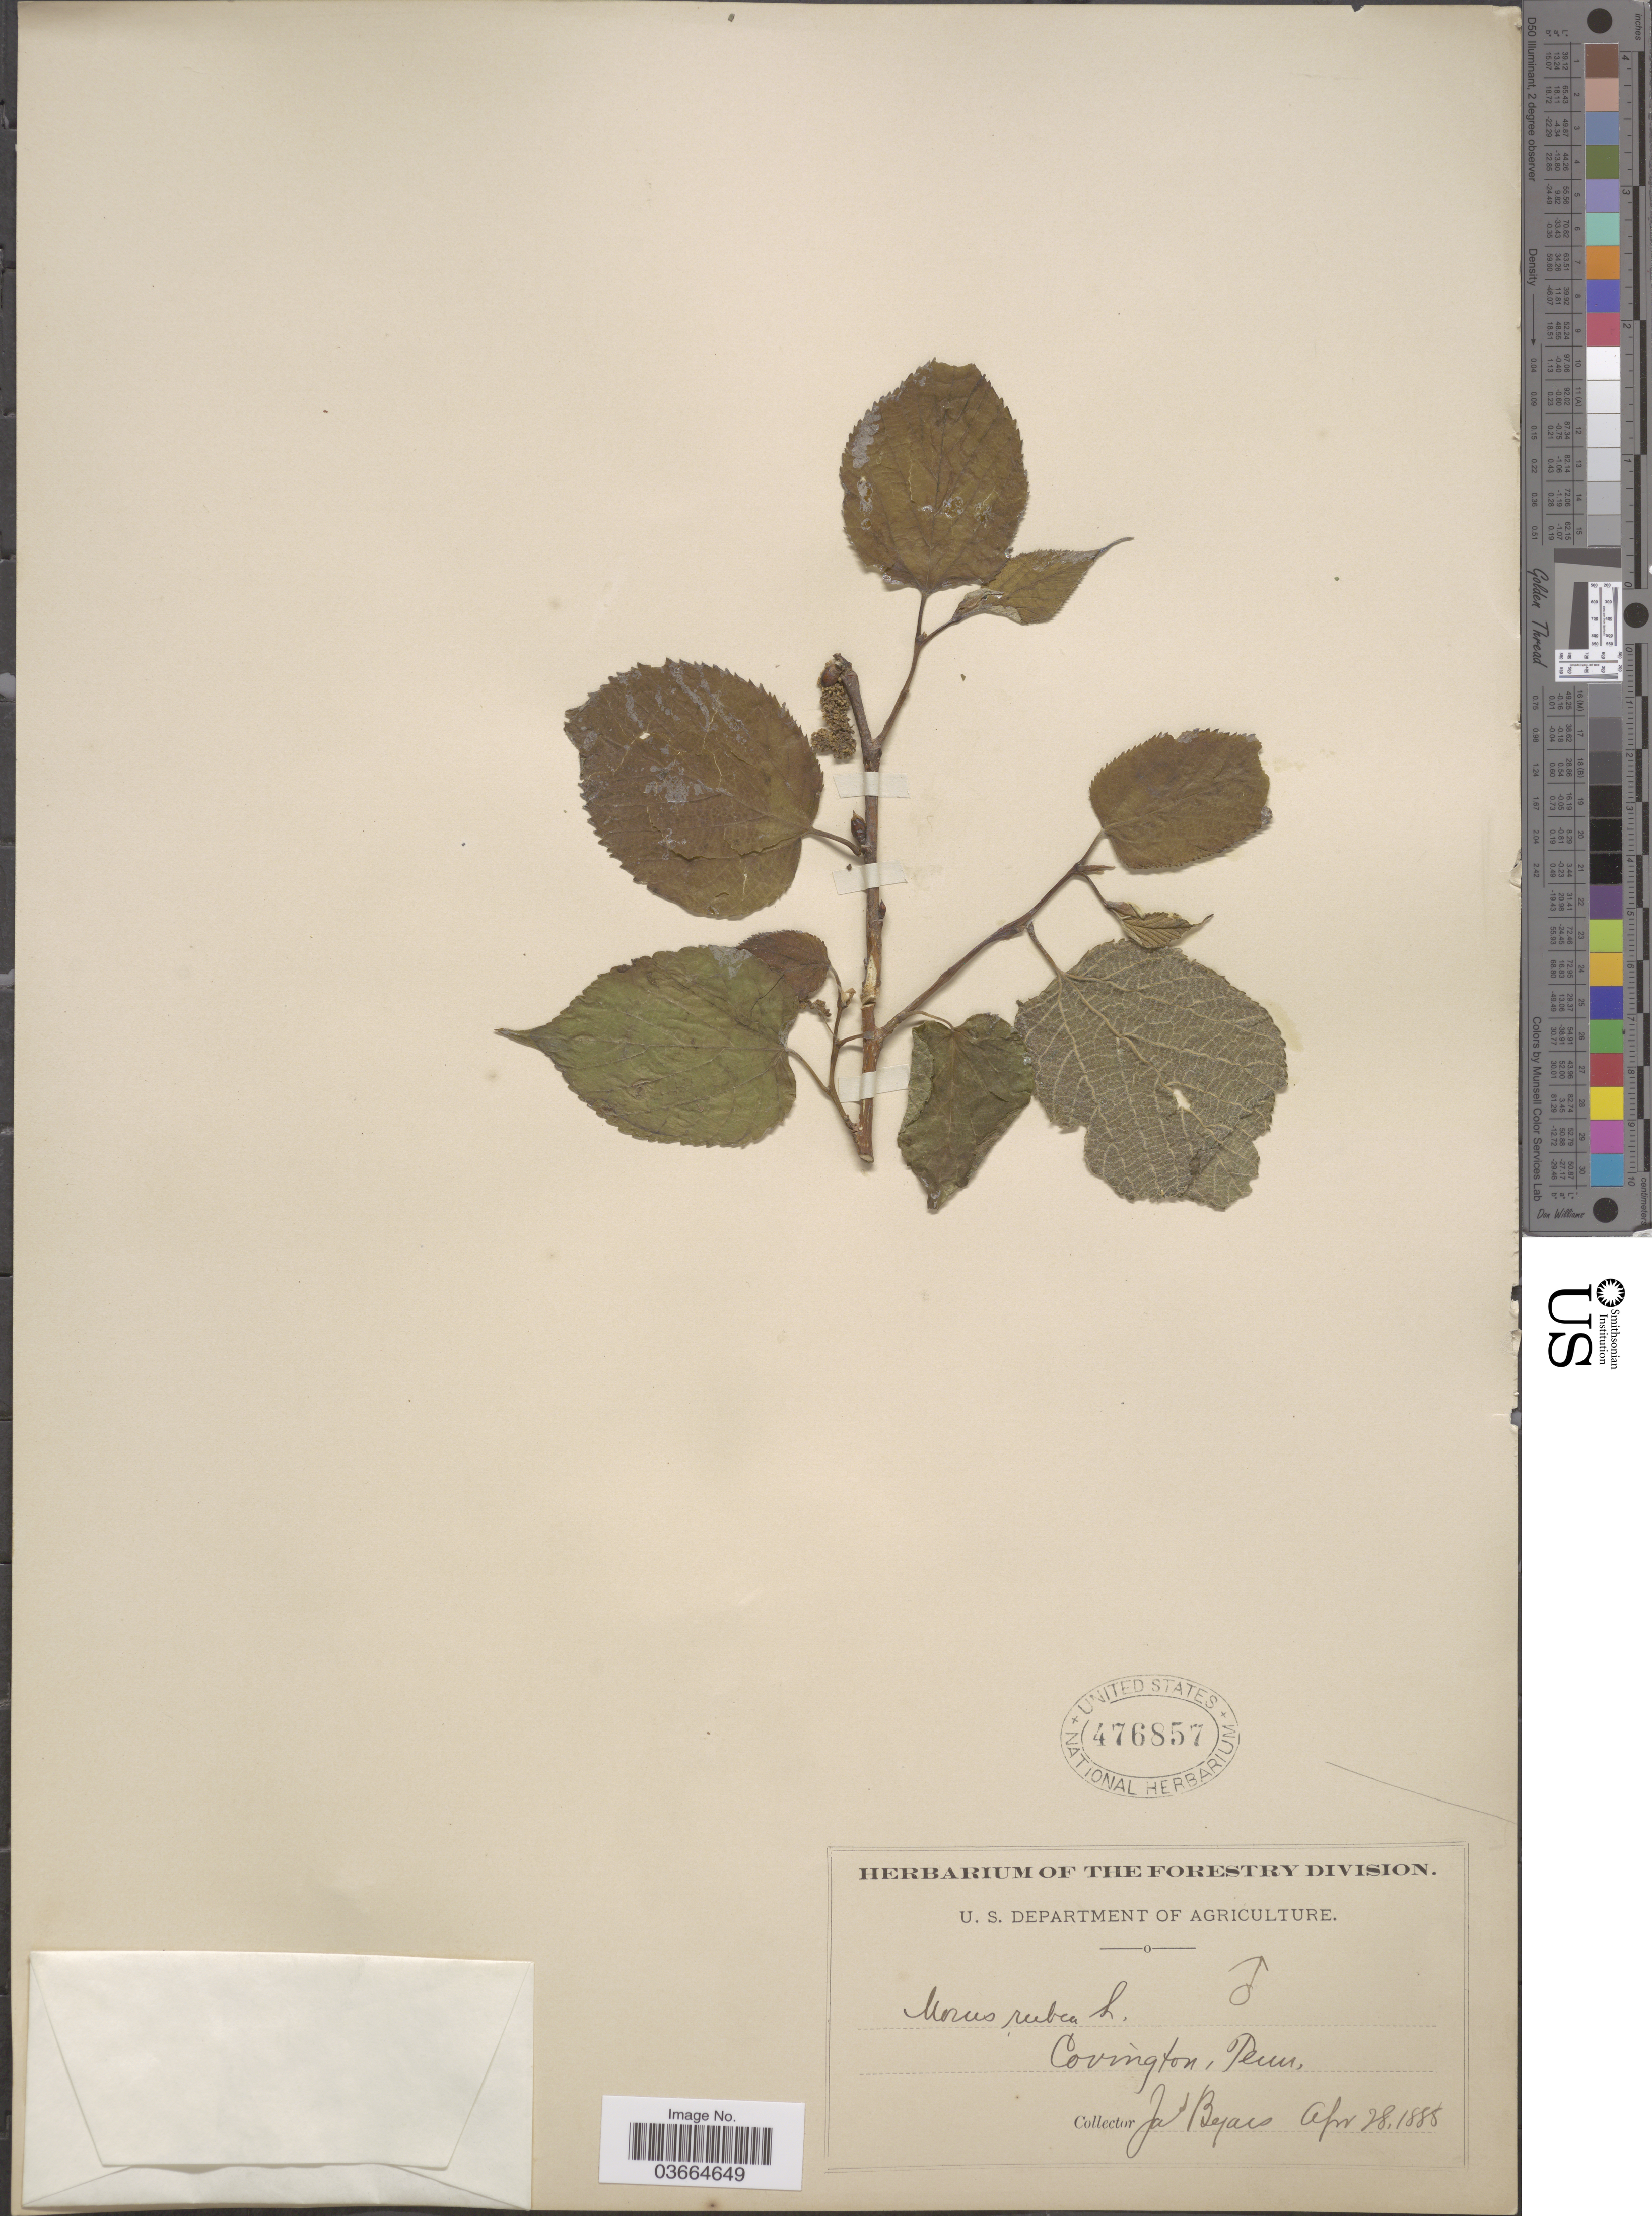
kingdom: Plantae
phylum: Tracheophyta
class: Magnoliopsida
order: Rosales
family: Moraceae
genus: Morus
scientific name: Morus rubra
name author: L.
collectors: J. Byars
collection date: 1888-04-28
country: United States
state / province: Tennessee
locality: Covington.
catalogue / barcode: US 476857